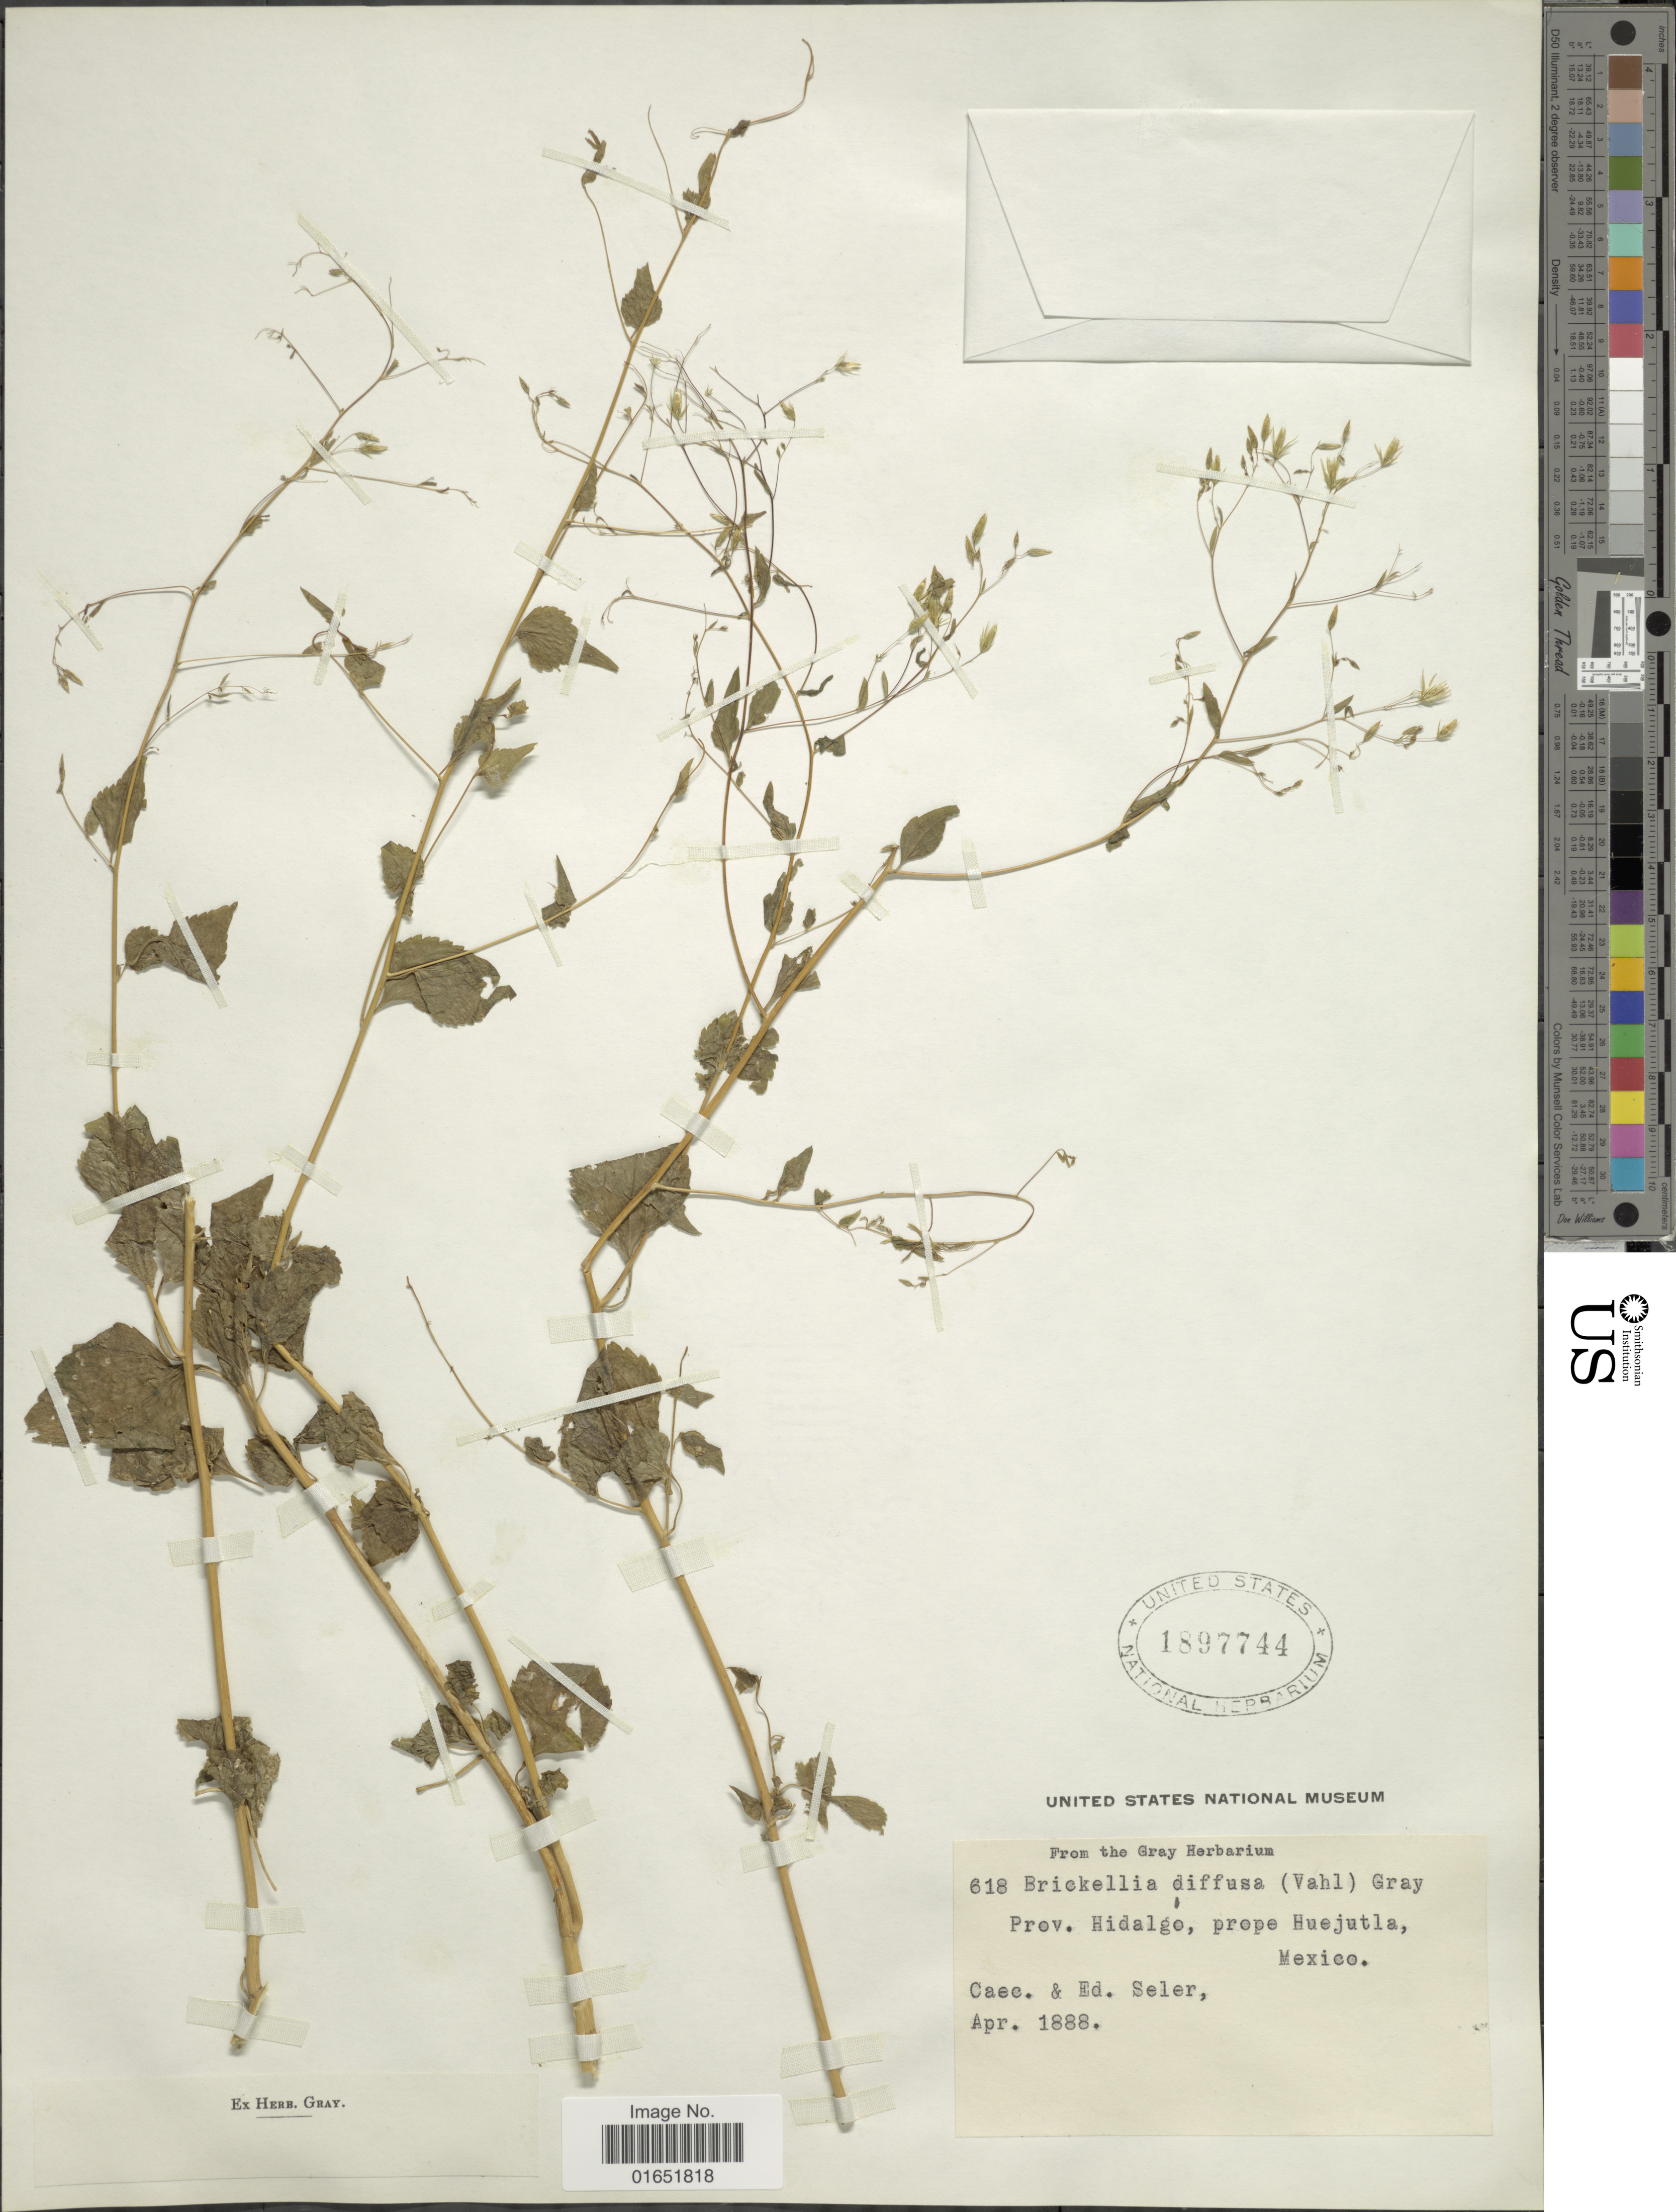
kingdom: Plantae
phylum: Tracheophyta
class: Magnoliopsida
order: Asterales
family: Asteraceae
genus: Brickellia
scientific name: Brickellia diffusa M.E. Jones, nom illeg.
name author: M.E. Jones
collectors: C. Seler & E. G. Seler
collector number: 618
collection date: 1888-04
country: Mexico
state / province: Hidalgo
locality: Prope Huejutla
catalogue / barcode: US 1897744